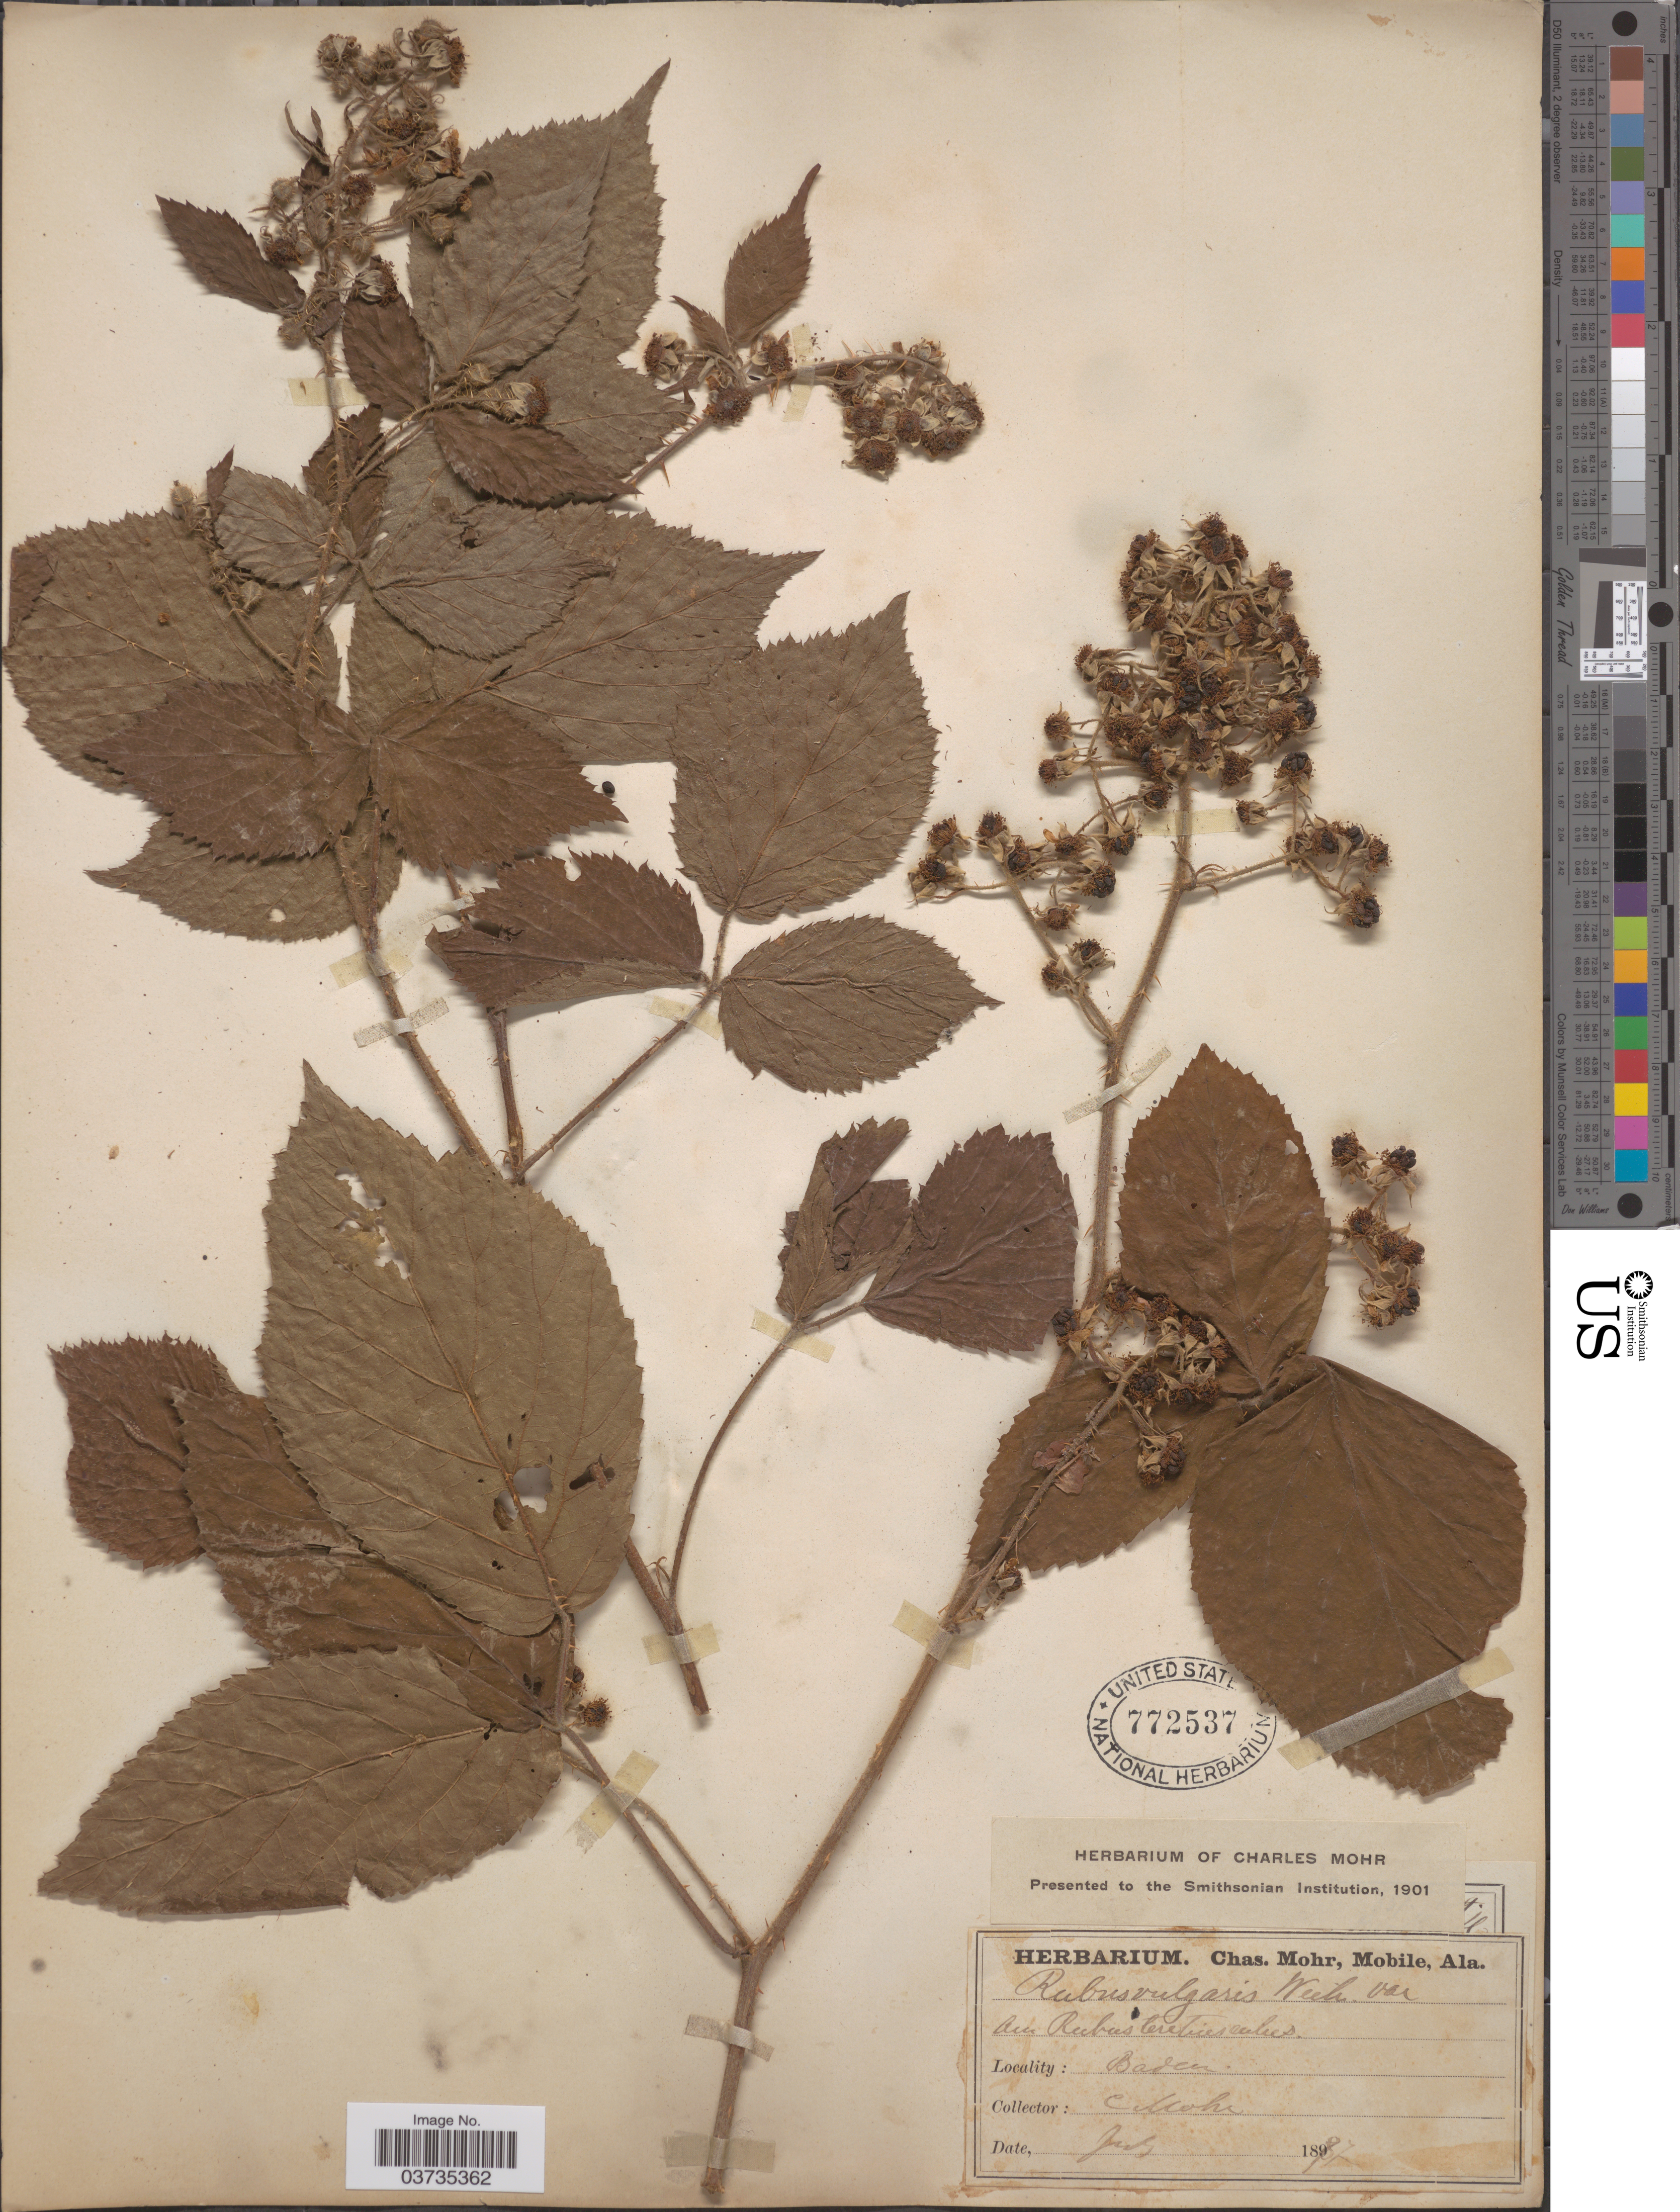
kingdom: Plantae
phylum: Tracheophyta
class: Magnoliopsida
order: Rosales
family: Rosaceae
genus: Rubus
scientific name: Rubus vulgaris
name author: Weihe & Nees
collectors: Mohr, C. T. (herbarium)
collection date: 1887-07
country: Germany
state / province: Baden-Württemberg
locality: Baden.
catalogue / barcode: US 772537